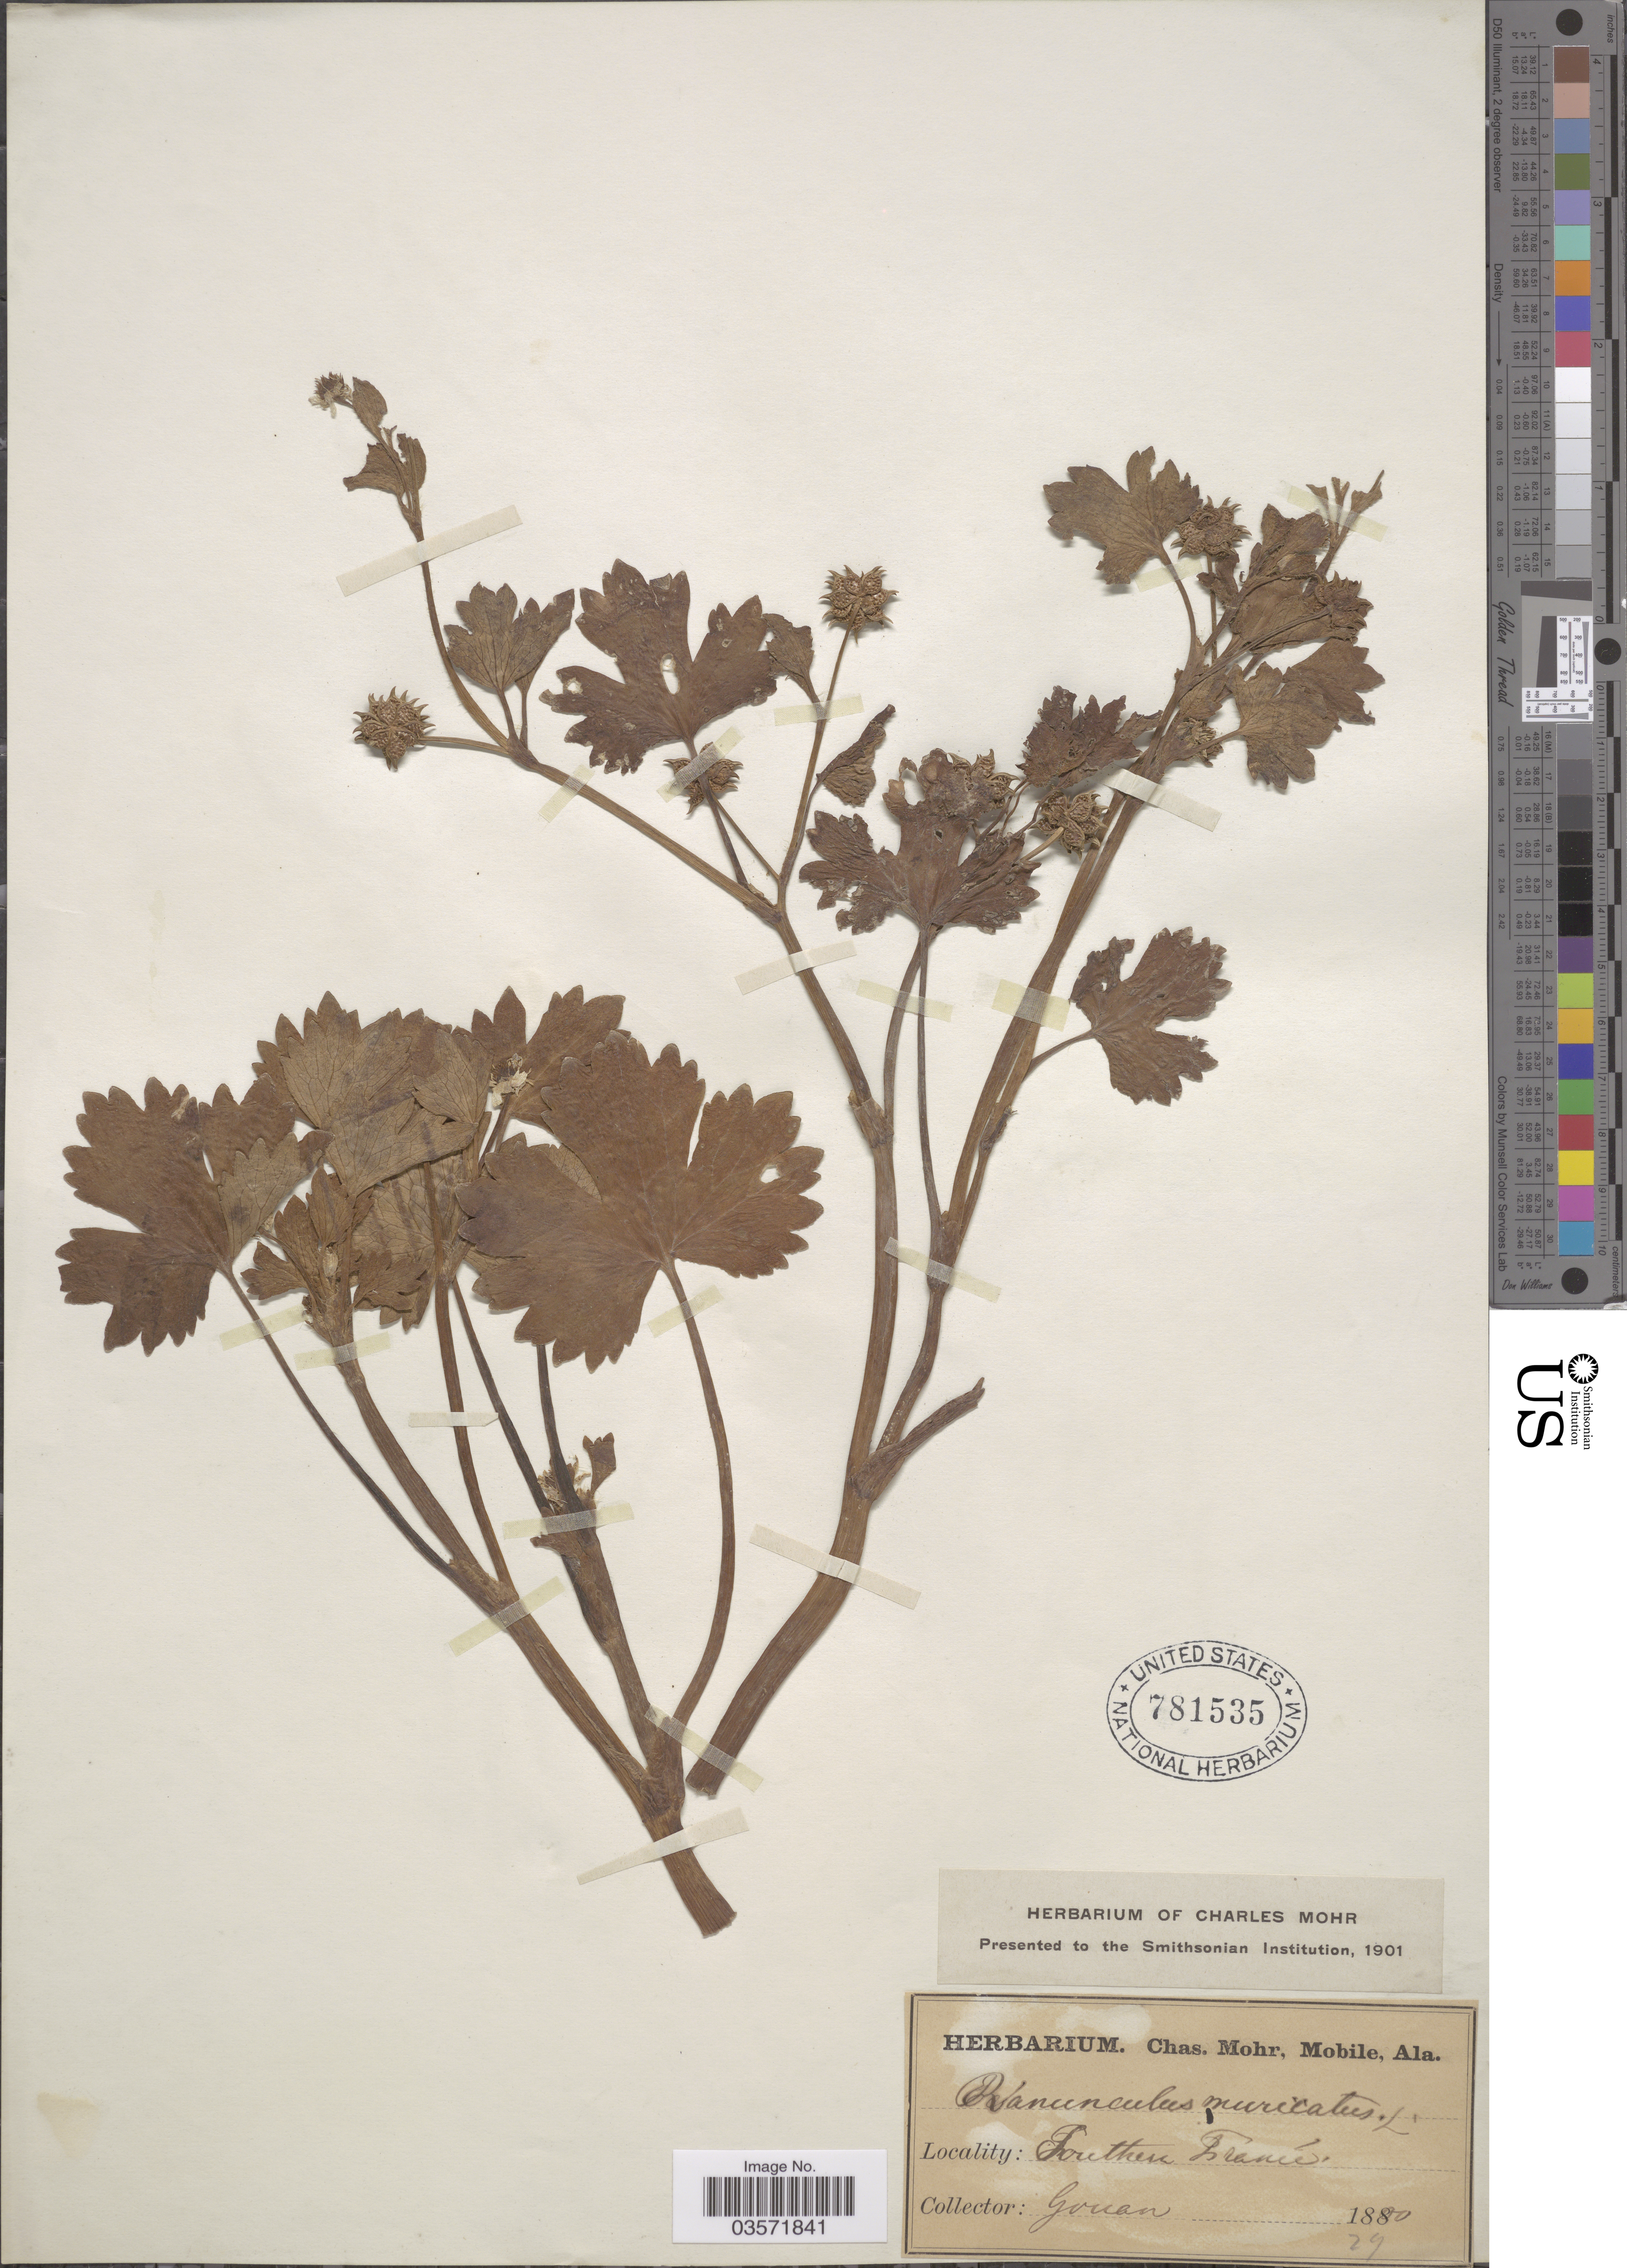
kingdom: Plantae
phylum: Tracheophyta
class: Magnoliopsida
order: Ranunculales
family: Ranunculaceae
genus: Ranunculus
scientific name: Ranunculus muricatus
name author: L.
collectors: -. Gouan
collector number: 29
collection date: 1800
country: France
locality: Southern France.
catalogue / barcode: US 781535